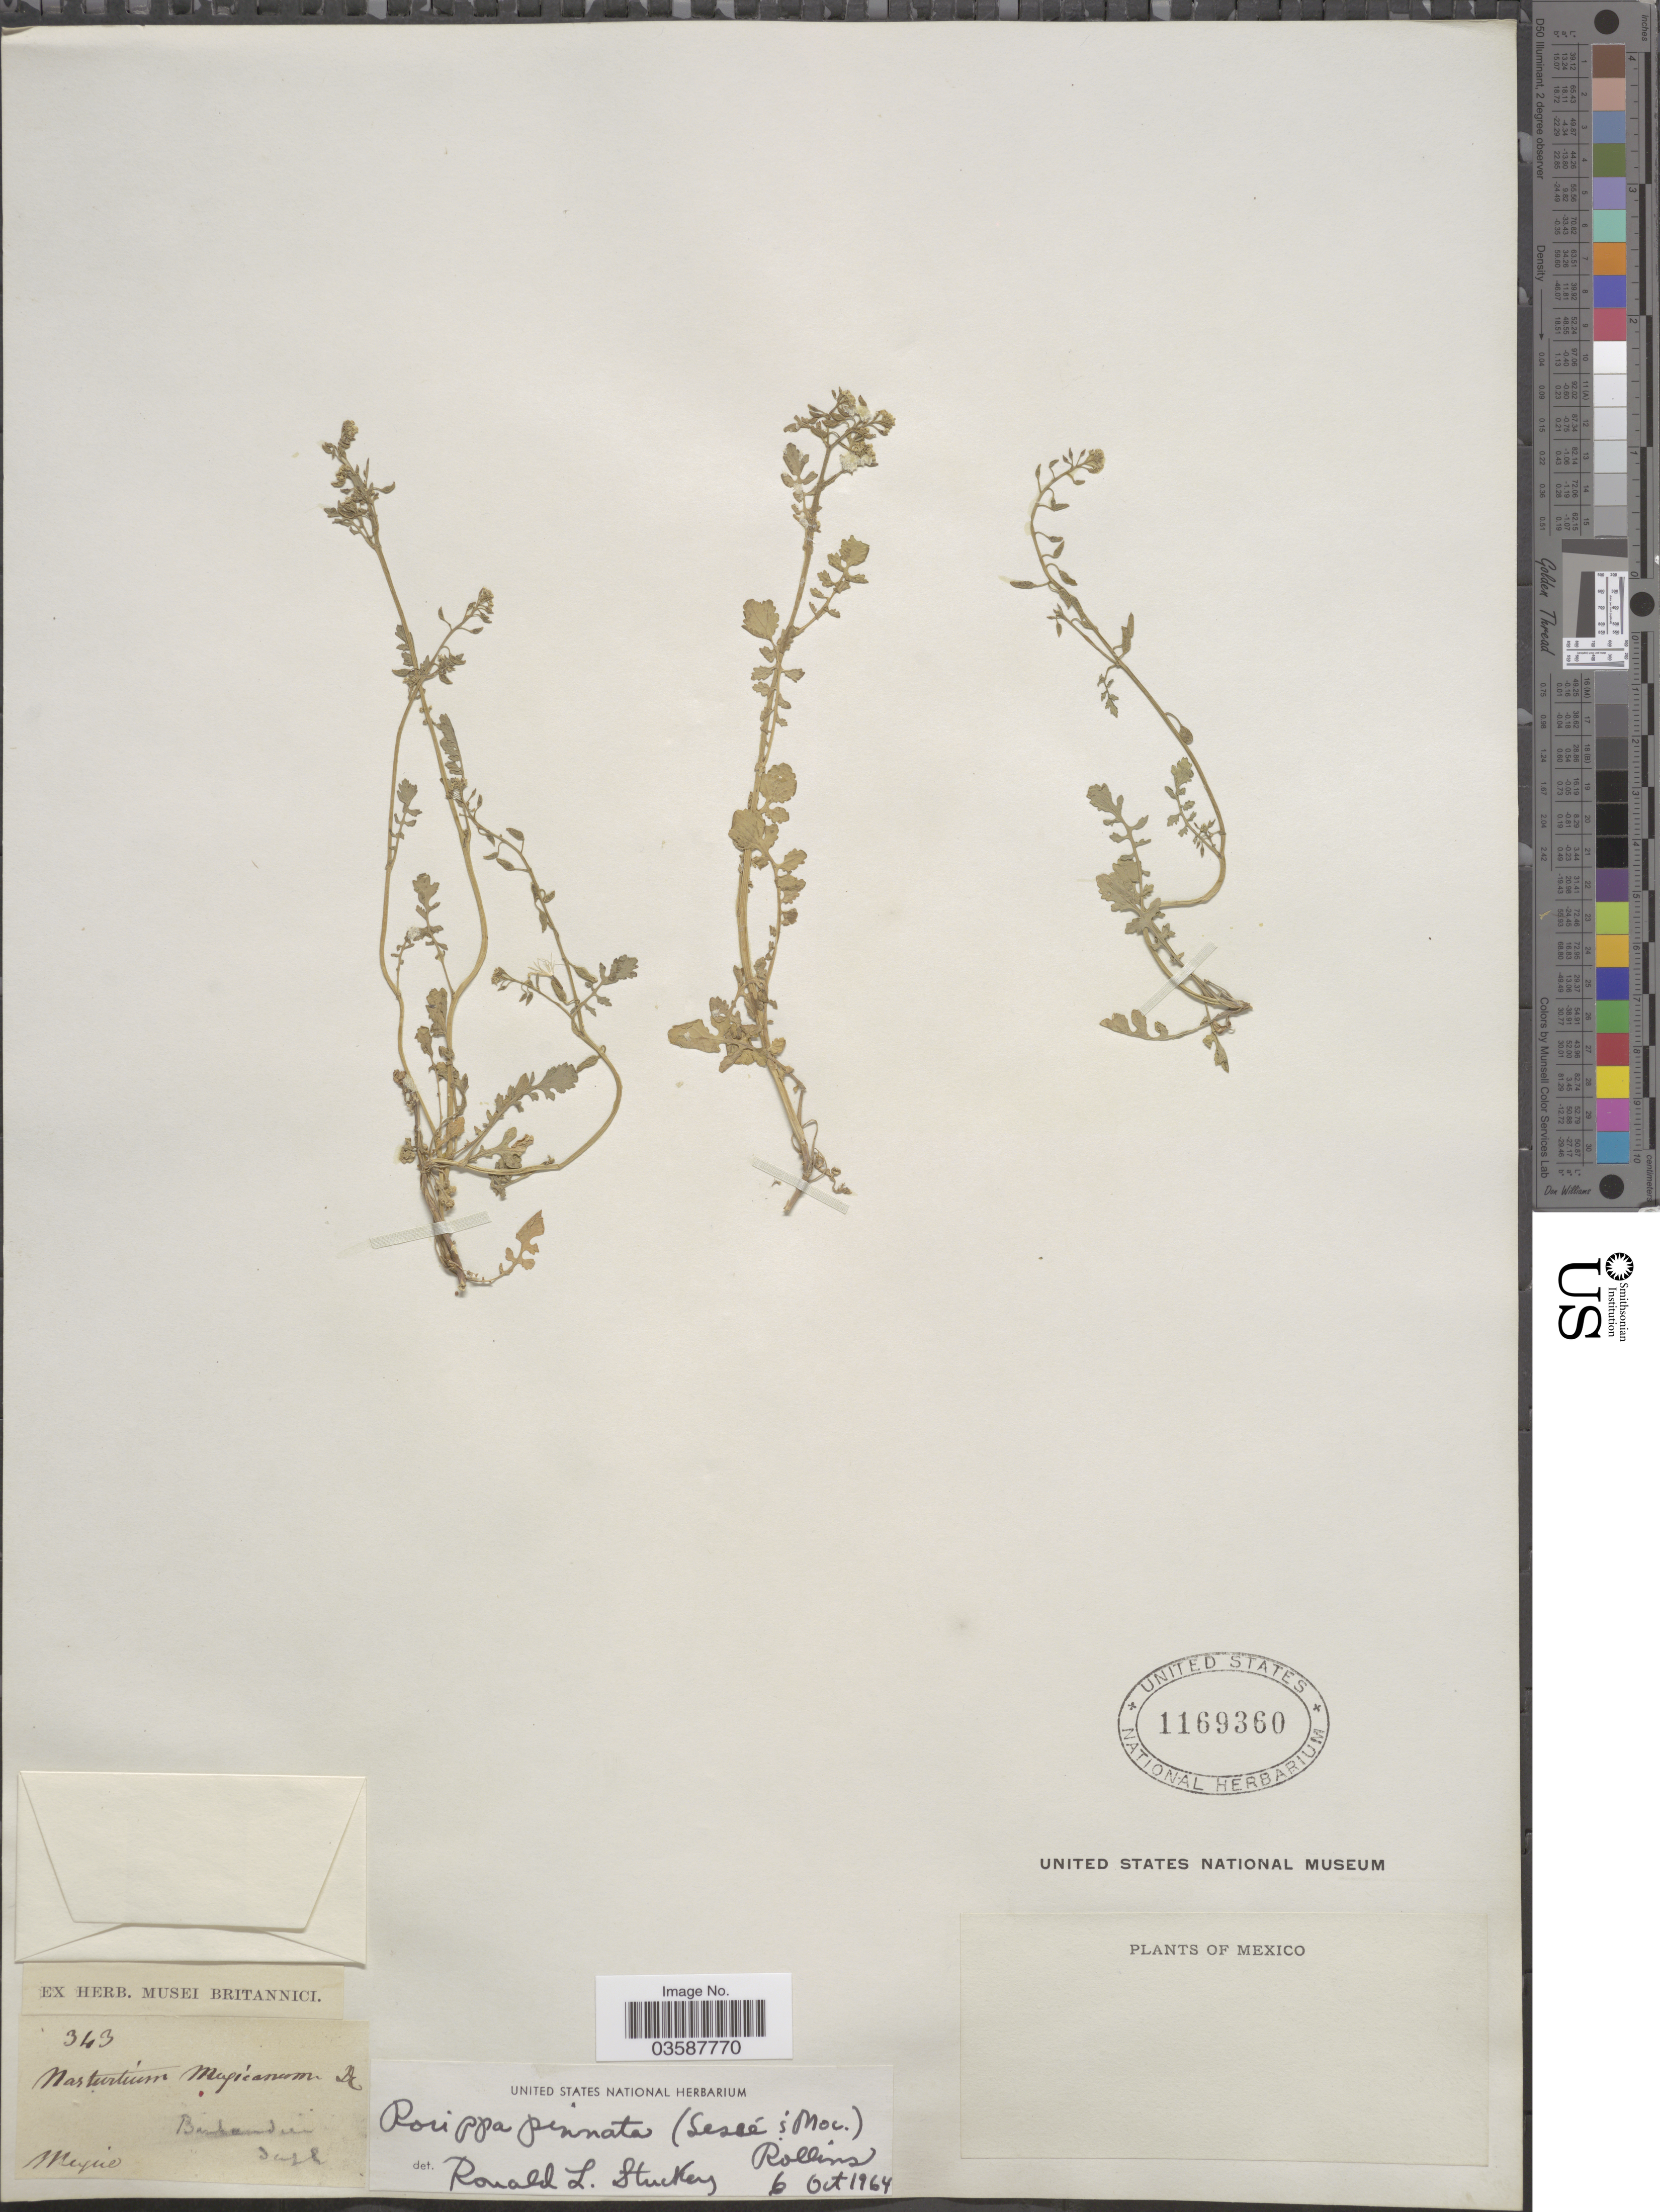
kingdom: Plantae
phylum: Tracheophyta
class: Magnoliopsida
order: Brassicales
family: Brassicaceae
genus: Rorippa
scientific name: Rorippa pinnata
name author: (Sessé & Moc.) Rollins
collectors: ex herb. Musei Britannici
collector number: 343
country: Mexico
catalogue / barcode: US 1169360